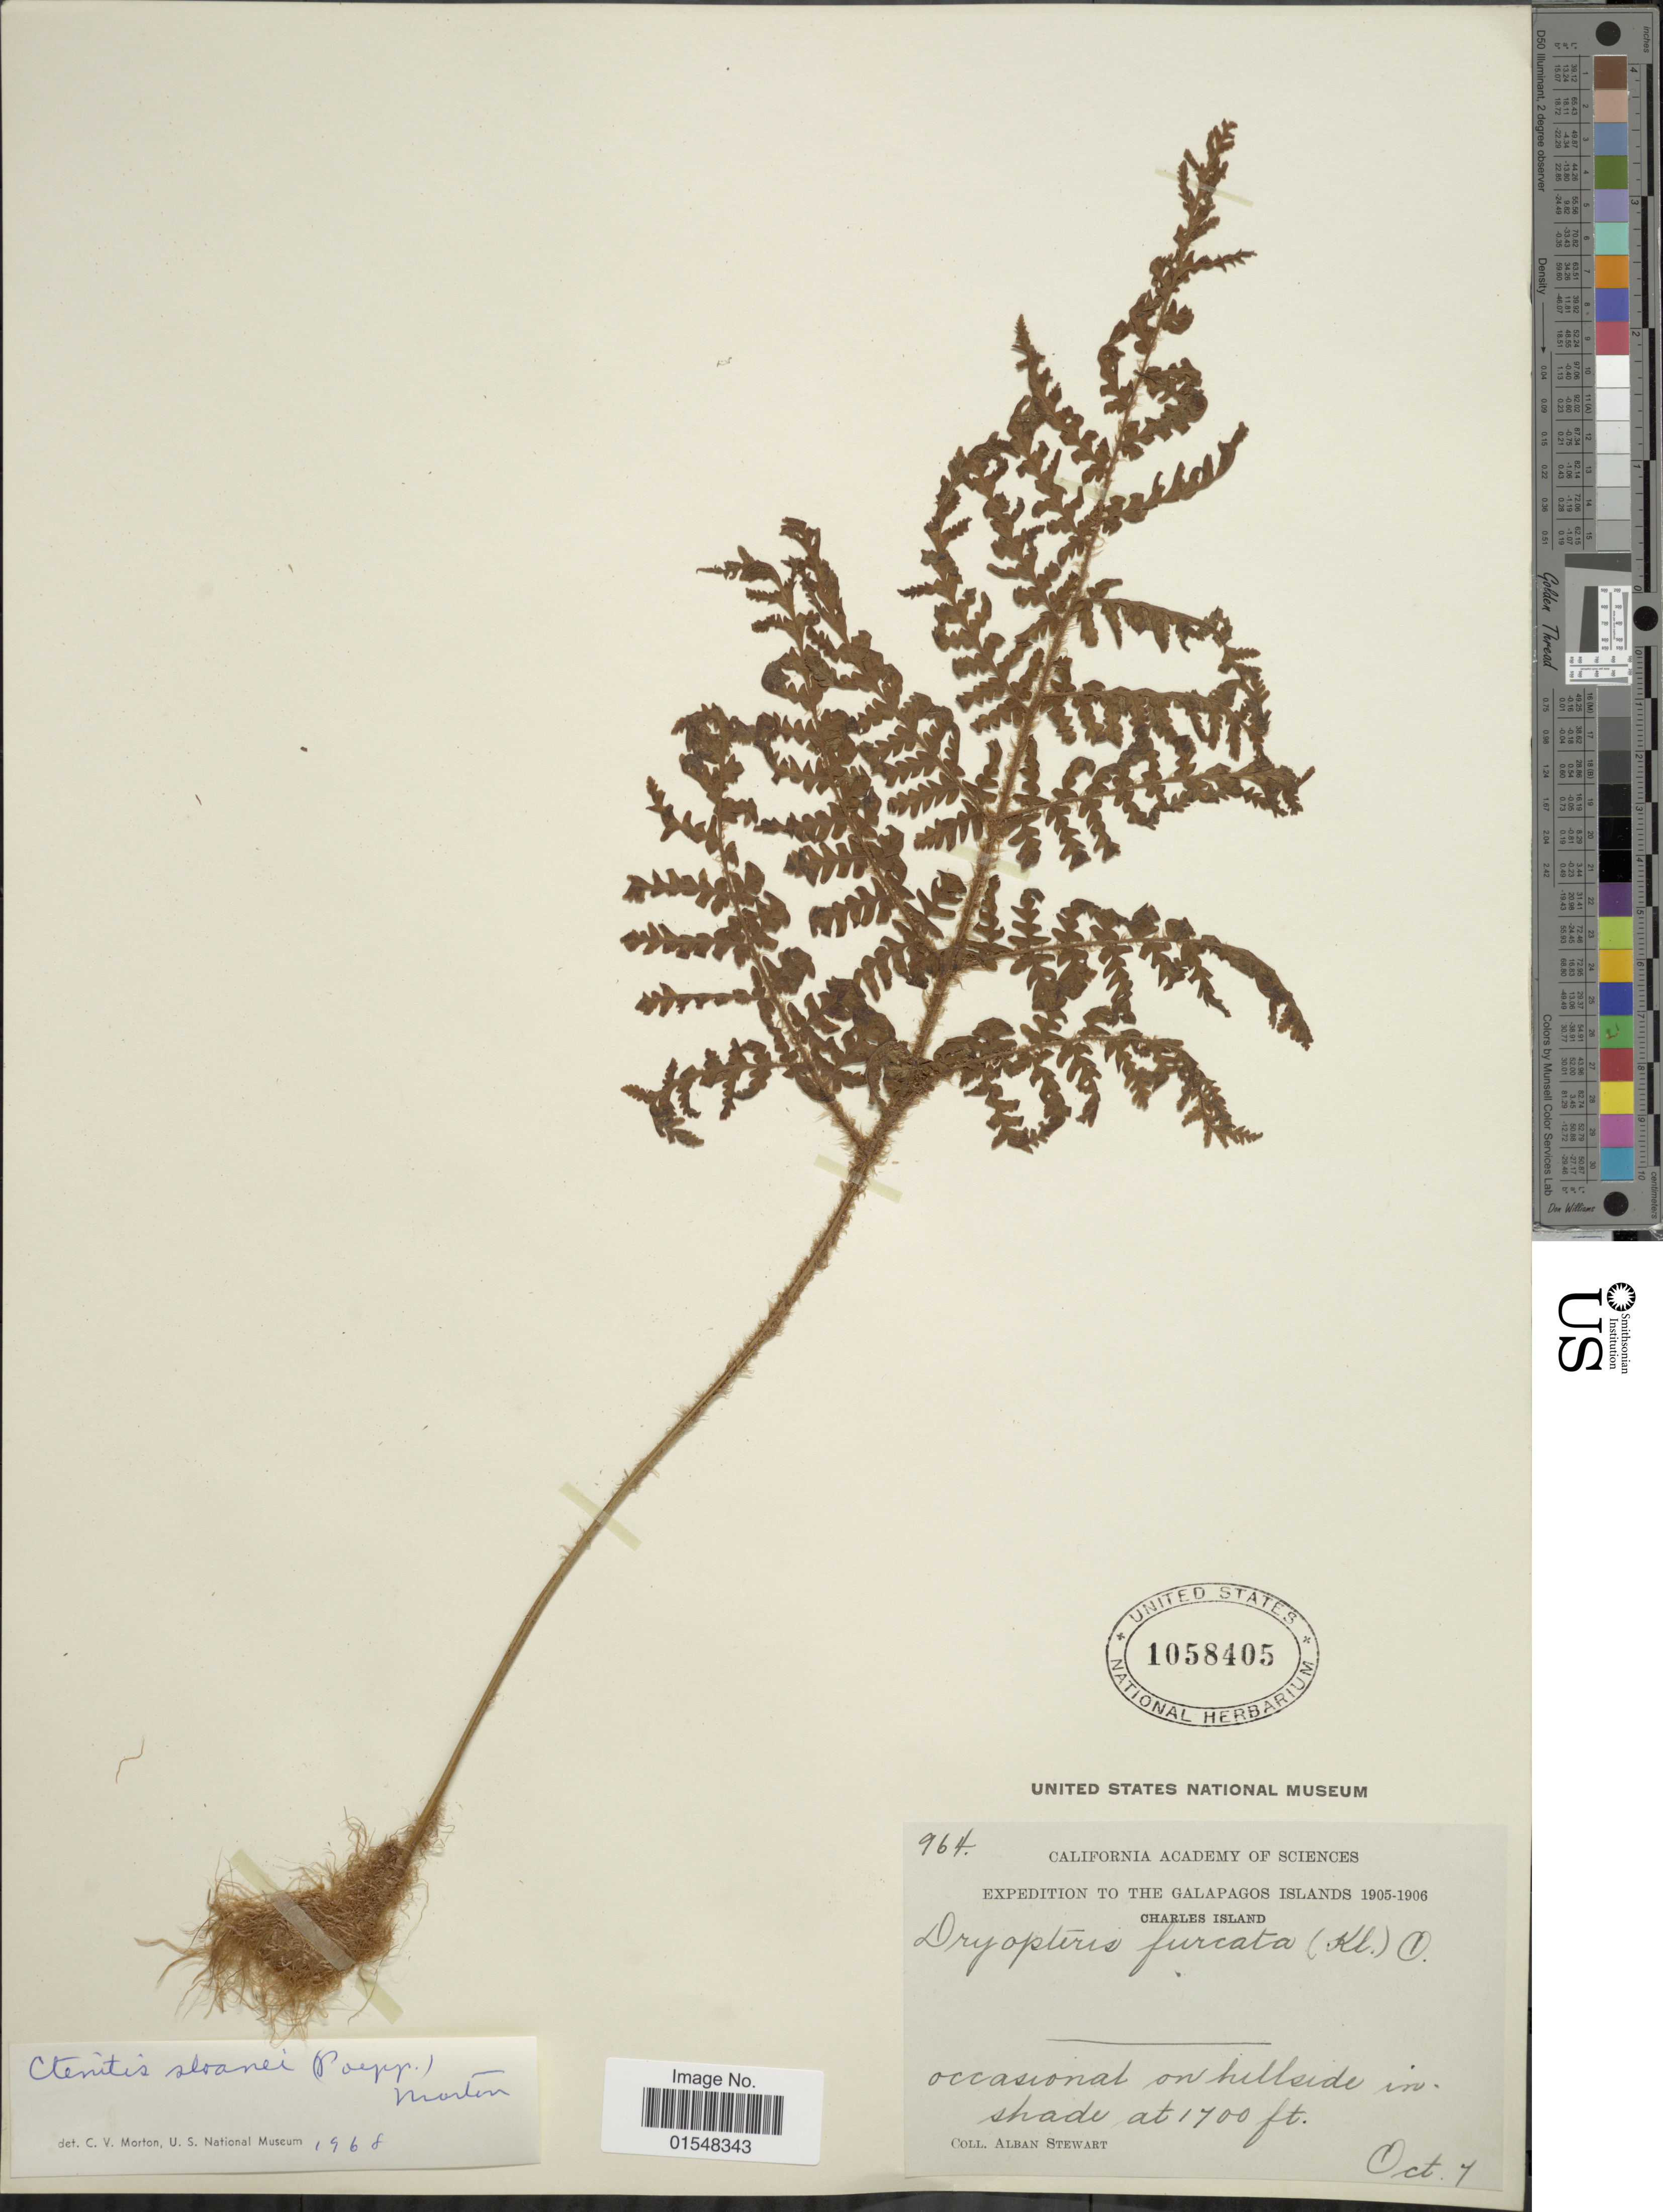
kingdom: Plantae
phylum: Tracheophyta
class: Polypodiopsida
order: Polypodiales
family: Dryopteridaceae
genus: Ctenitis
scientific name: Ctenitis sloanei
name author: (Poepp. ex Spreng.) C.V. Morton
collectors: A. Stewart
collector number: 964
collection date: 1905-10-07/1906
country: Ecuador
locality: Galapagos Islands, Charles Island, occasional on hillside in shade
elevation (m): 518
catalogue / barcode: US 1058405